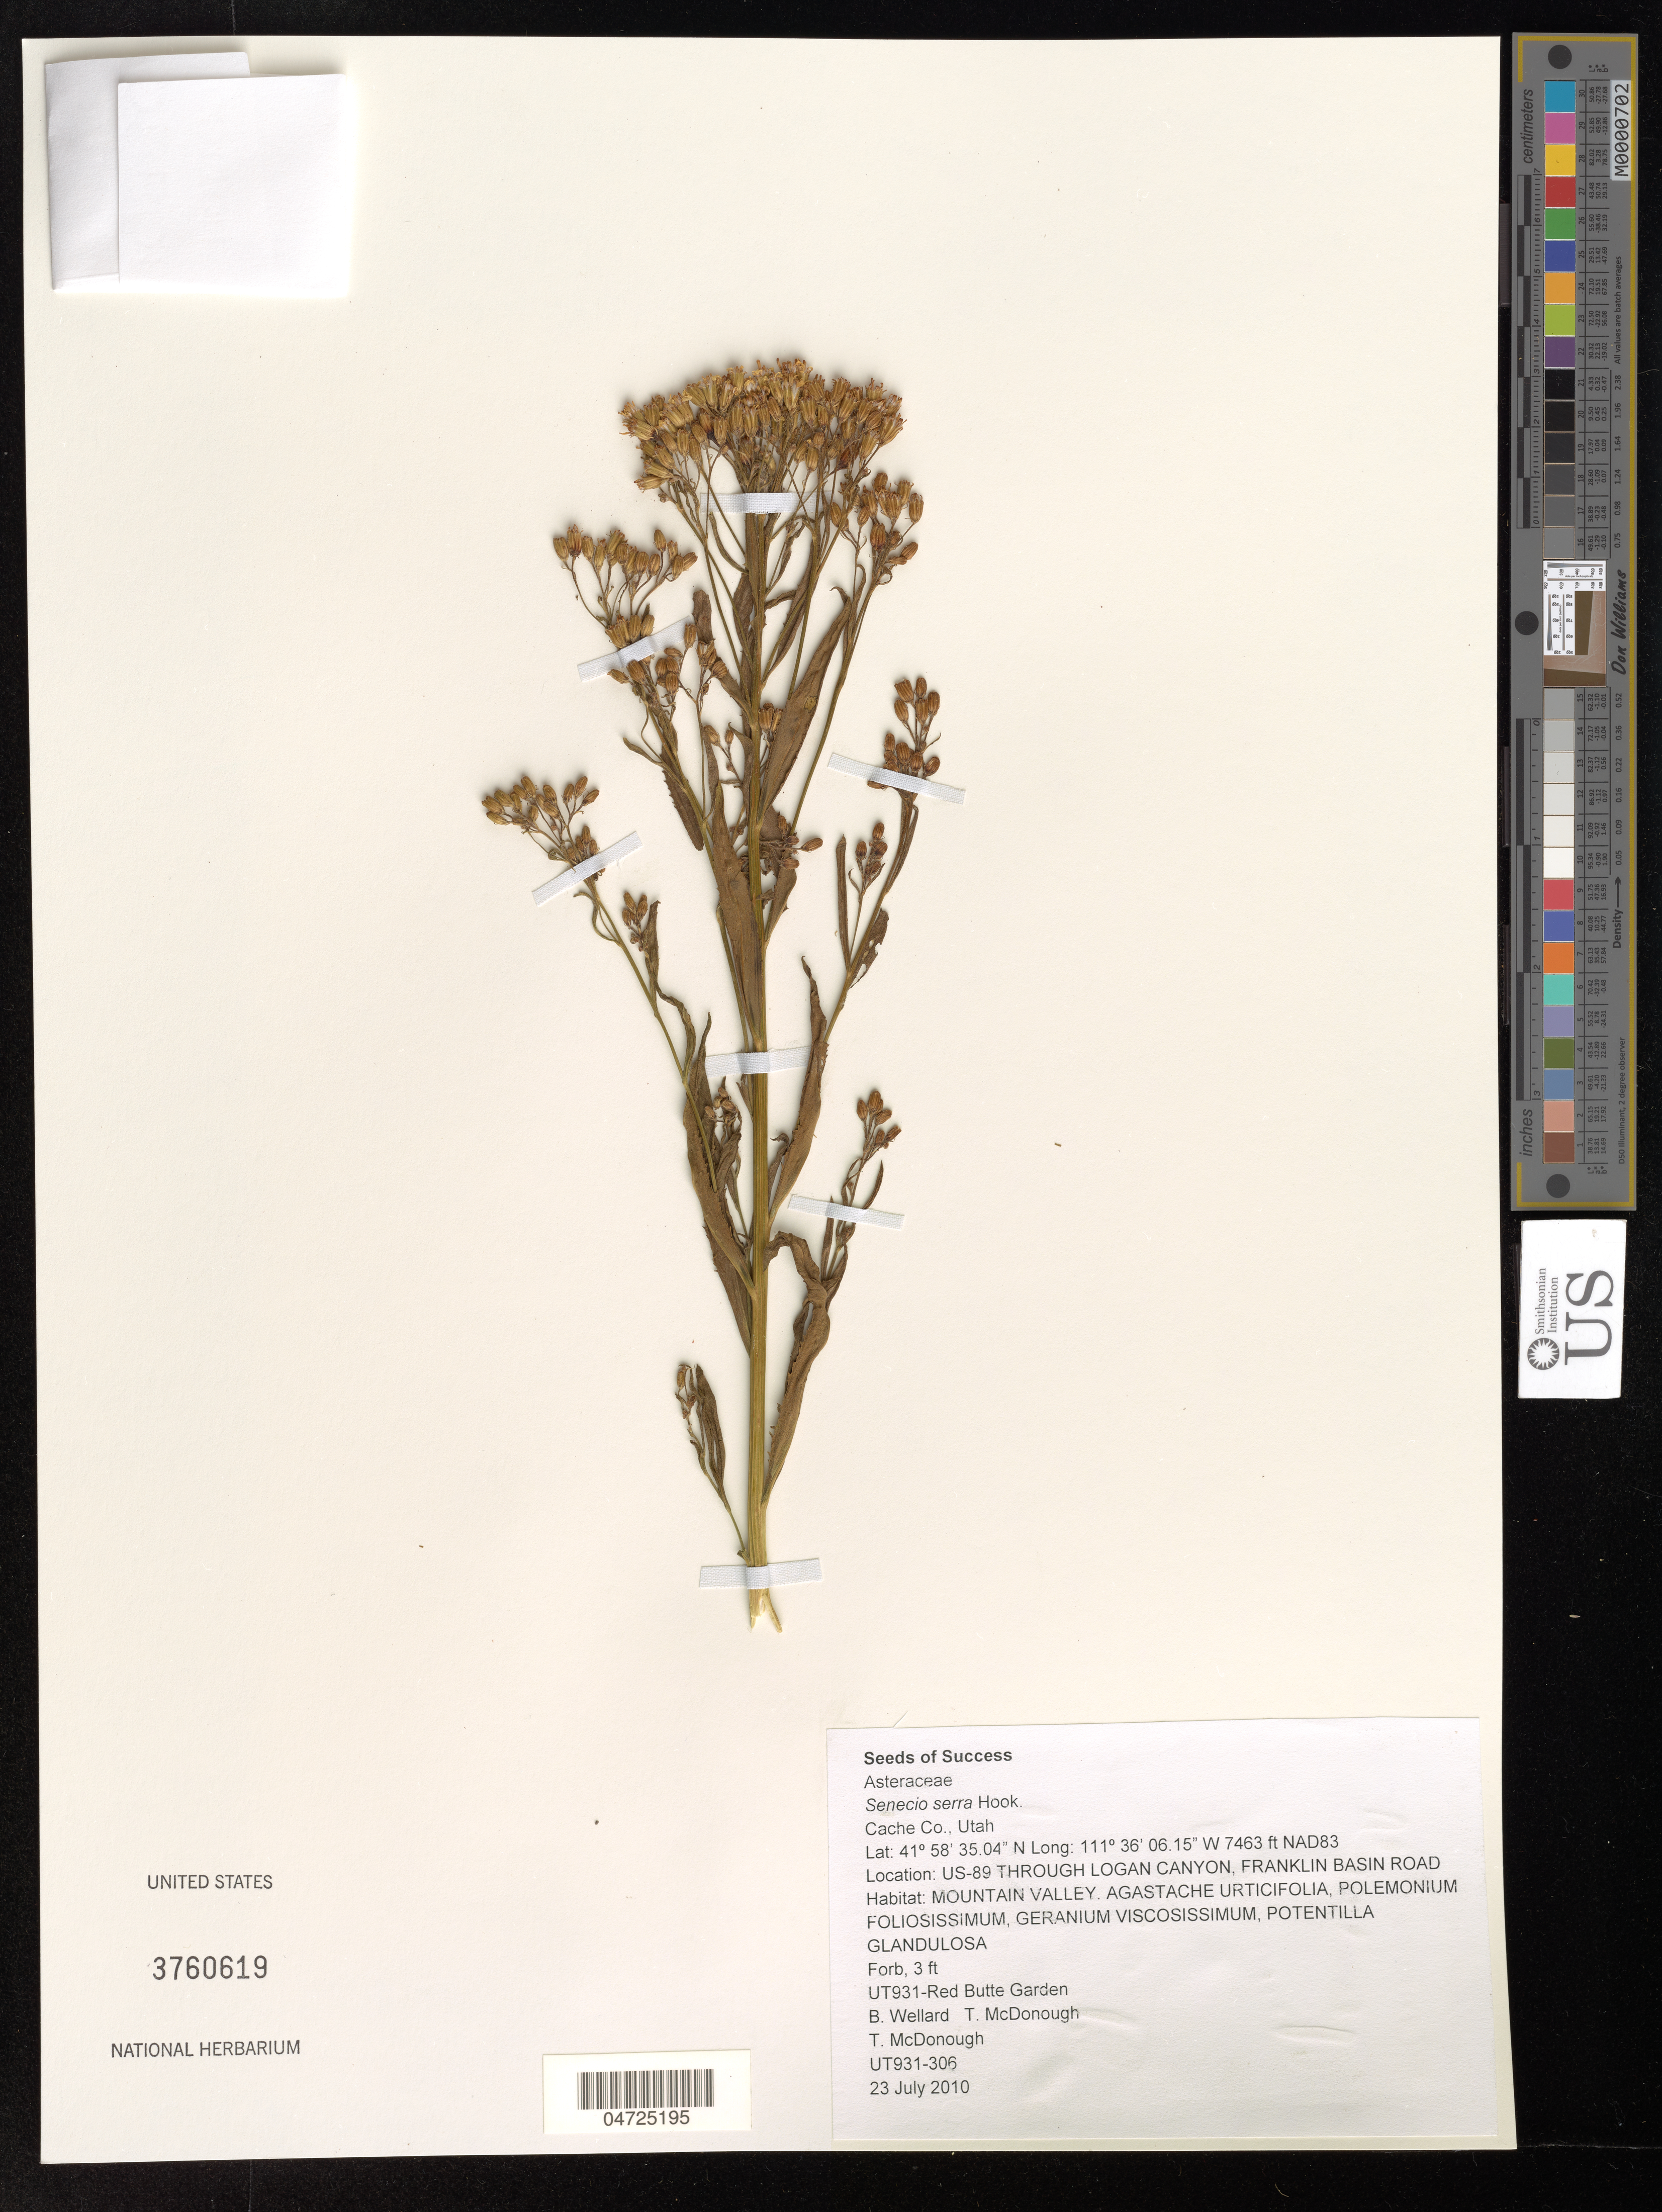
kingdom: Plantae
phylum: Tracheophyta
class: Magnoliopsida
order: Asterales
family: Asteraceae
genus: Senecio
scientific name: Senecio serra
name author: Hook.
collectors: B. Wellard & T. McDonough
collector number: UT931-306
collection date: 2010-07-23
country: United States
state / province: Utah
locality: NAD83. Cache Co. US-89 through Logan Canyon, Franklin Basin road. UT931-REd Butte Garden.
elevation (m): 2275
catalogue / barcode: US 3760619